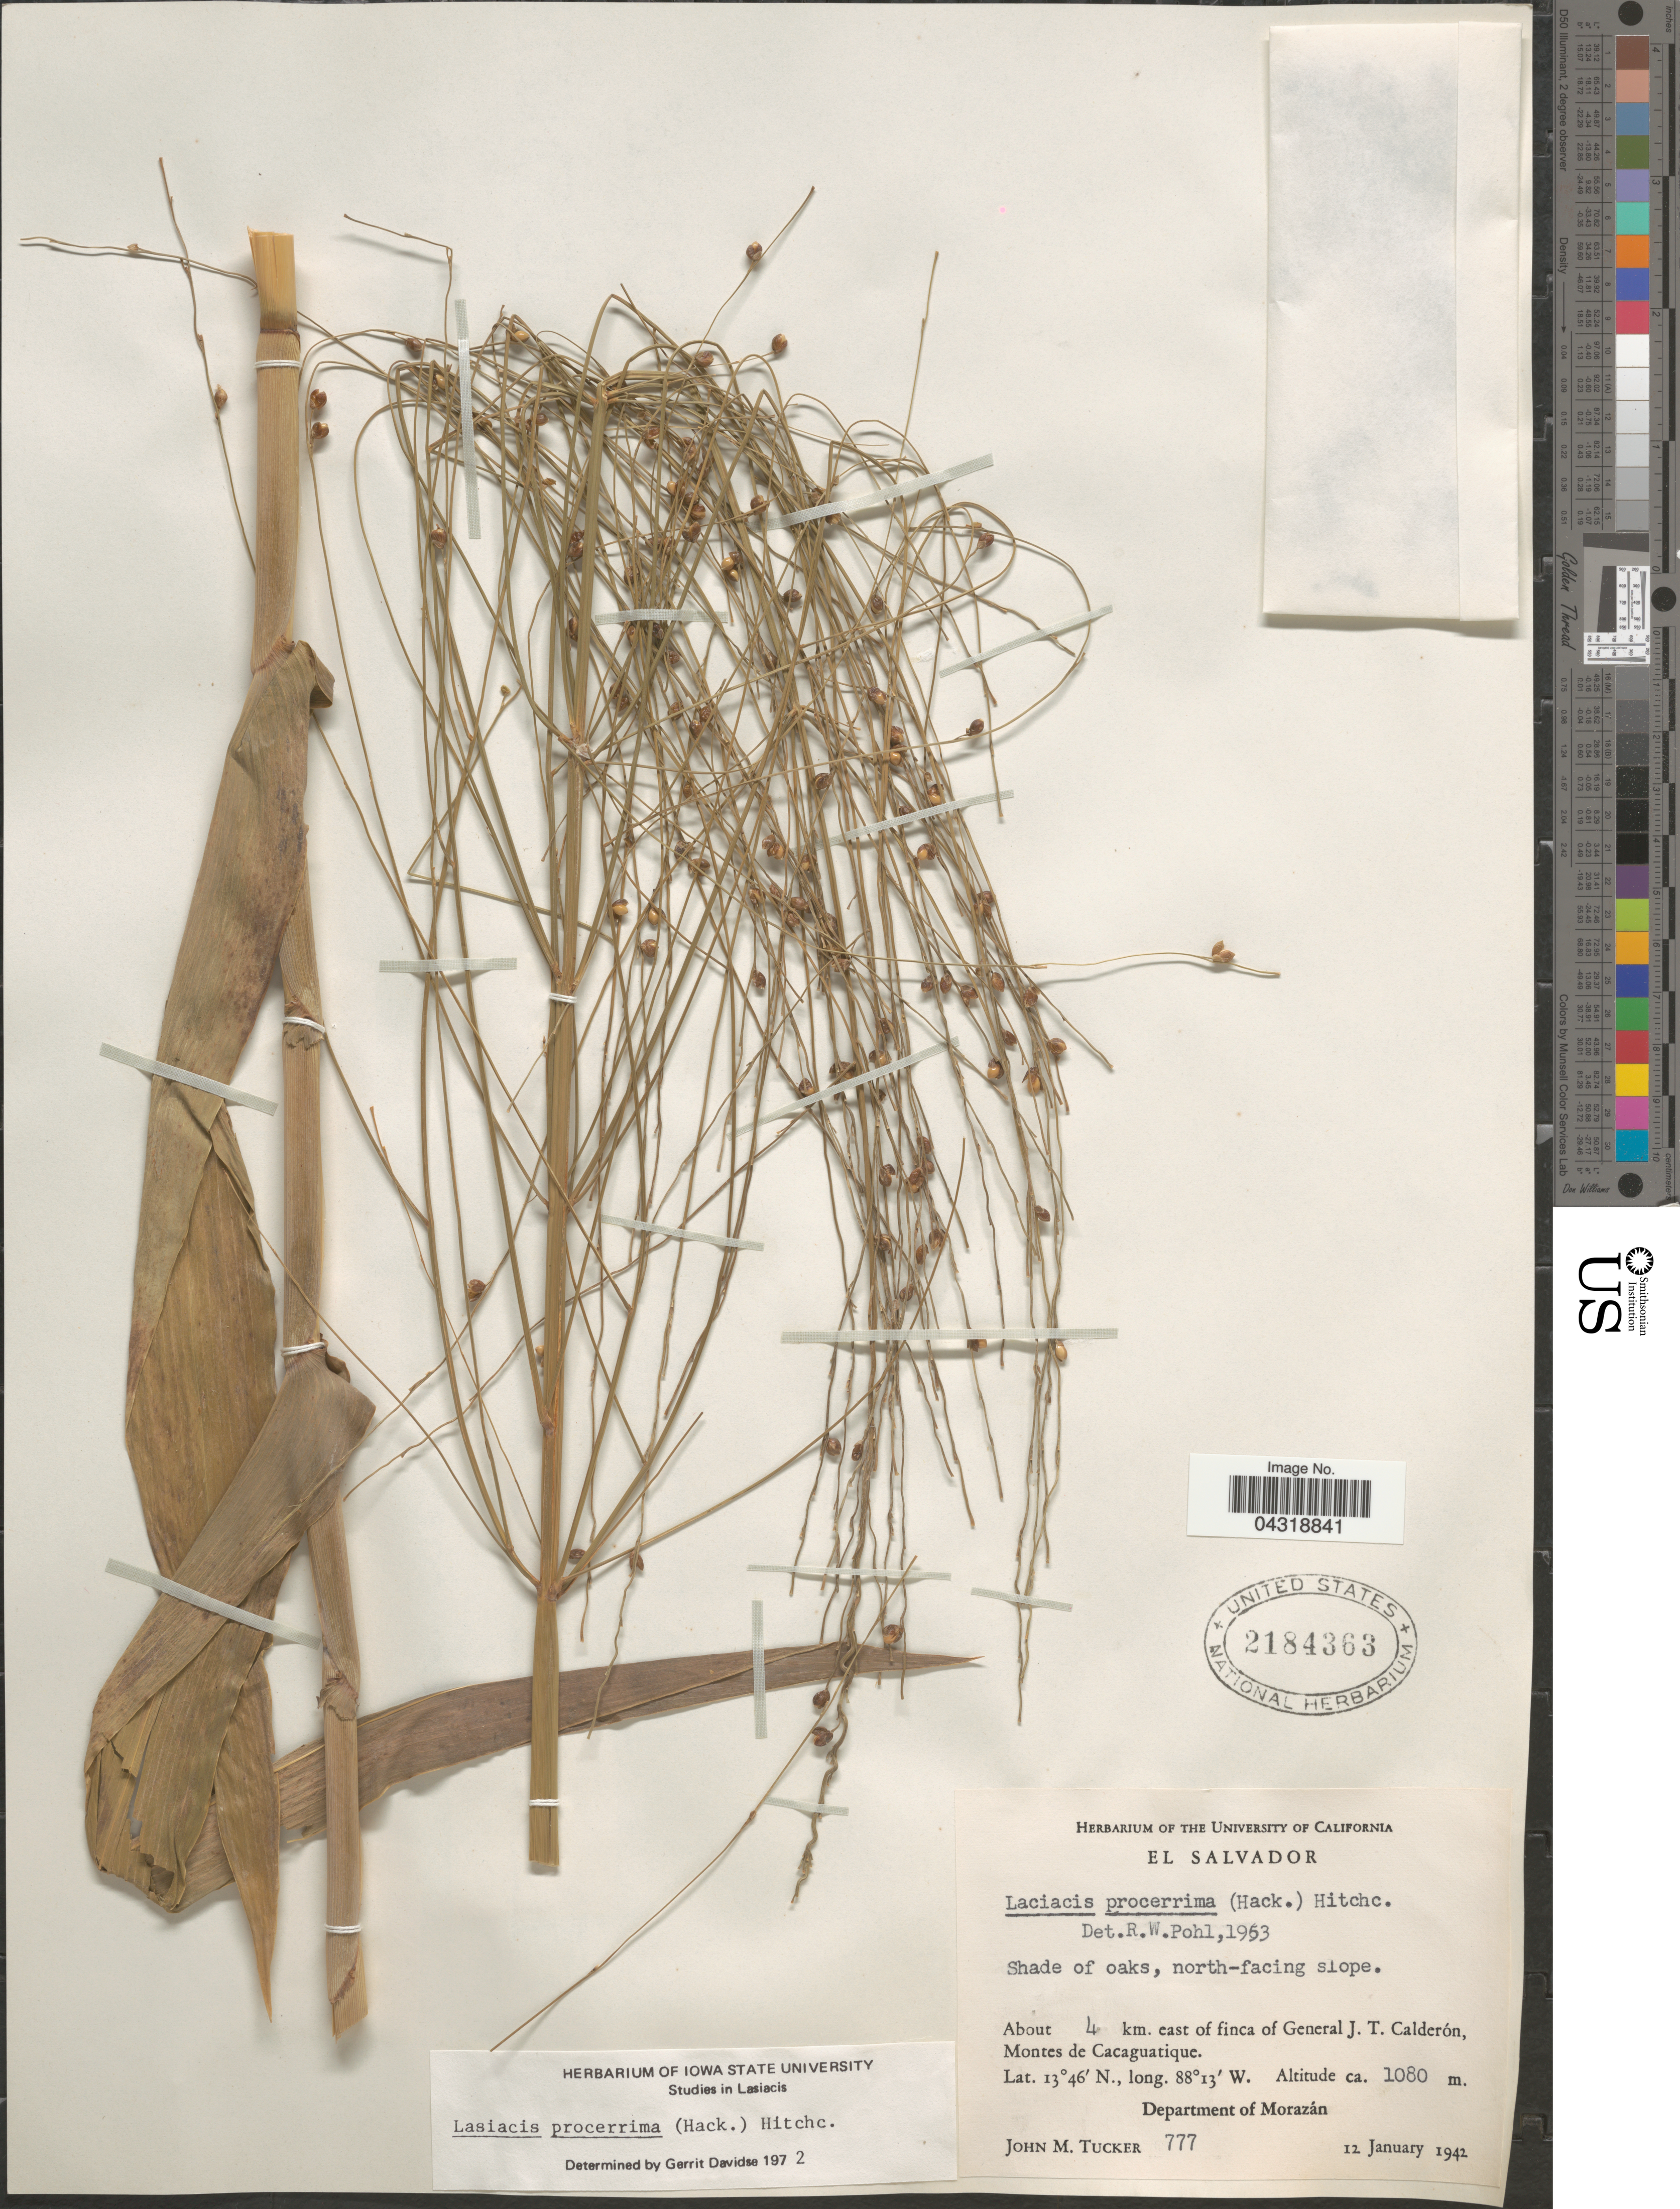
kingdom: Plantae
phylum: Tracheophyta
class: Liliopsida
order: Poales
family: Poaceae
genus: Lasiacis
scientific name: Lasiacis procerrima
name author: (Hack.) Hitchc.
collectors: J. M. Tucker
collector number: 777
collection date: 1942-01-12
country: El Salvador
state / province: Morazan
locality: North-facing slope. About 4 km. east of finca of General J. T. Calderón, Montes de Cacaguatique. Department of Morazán.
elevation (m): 1080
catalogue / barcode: US 2184363